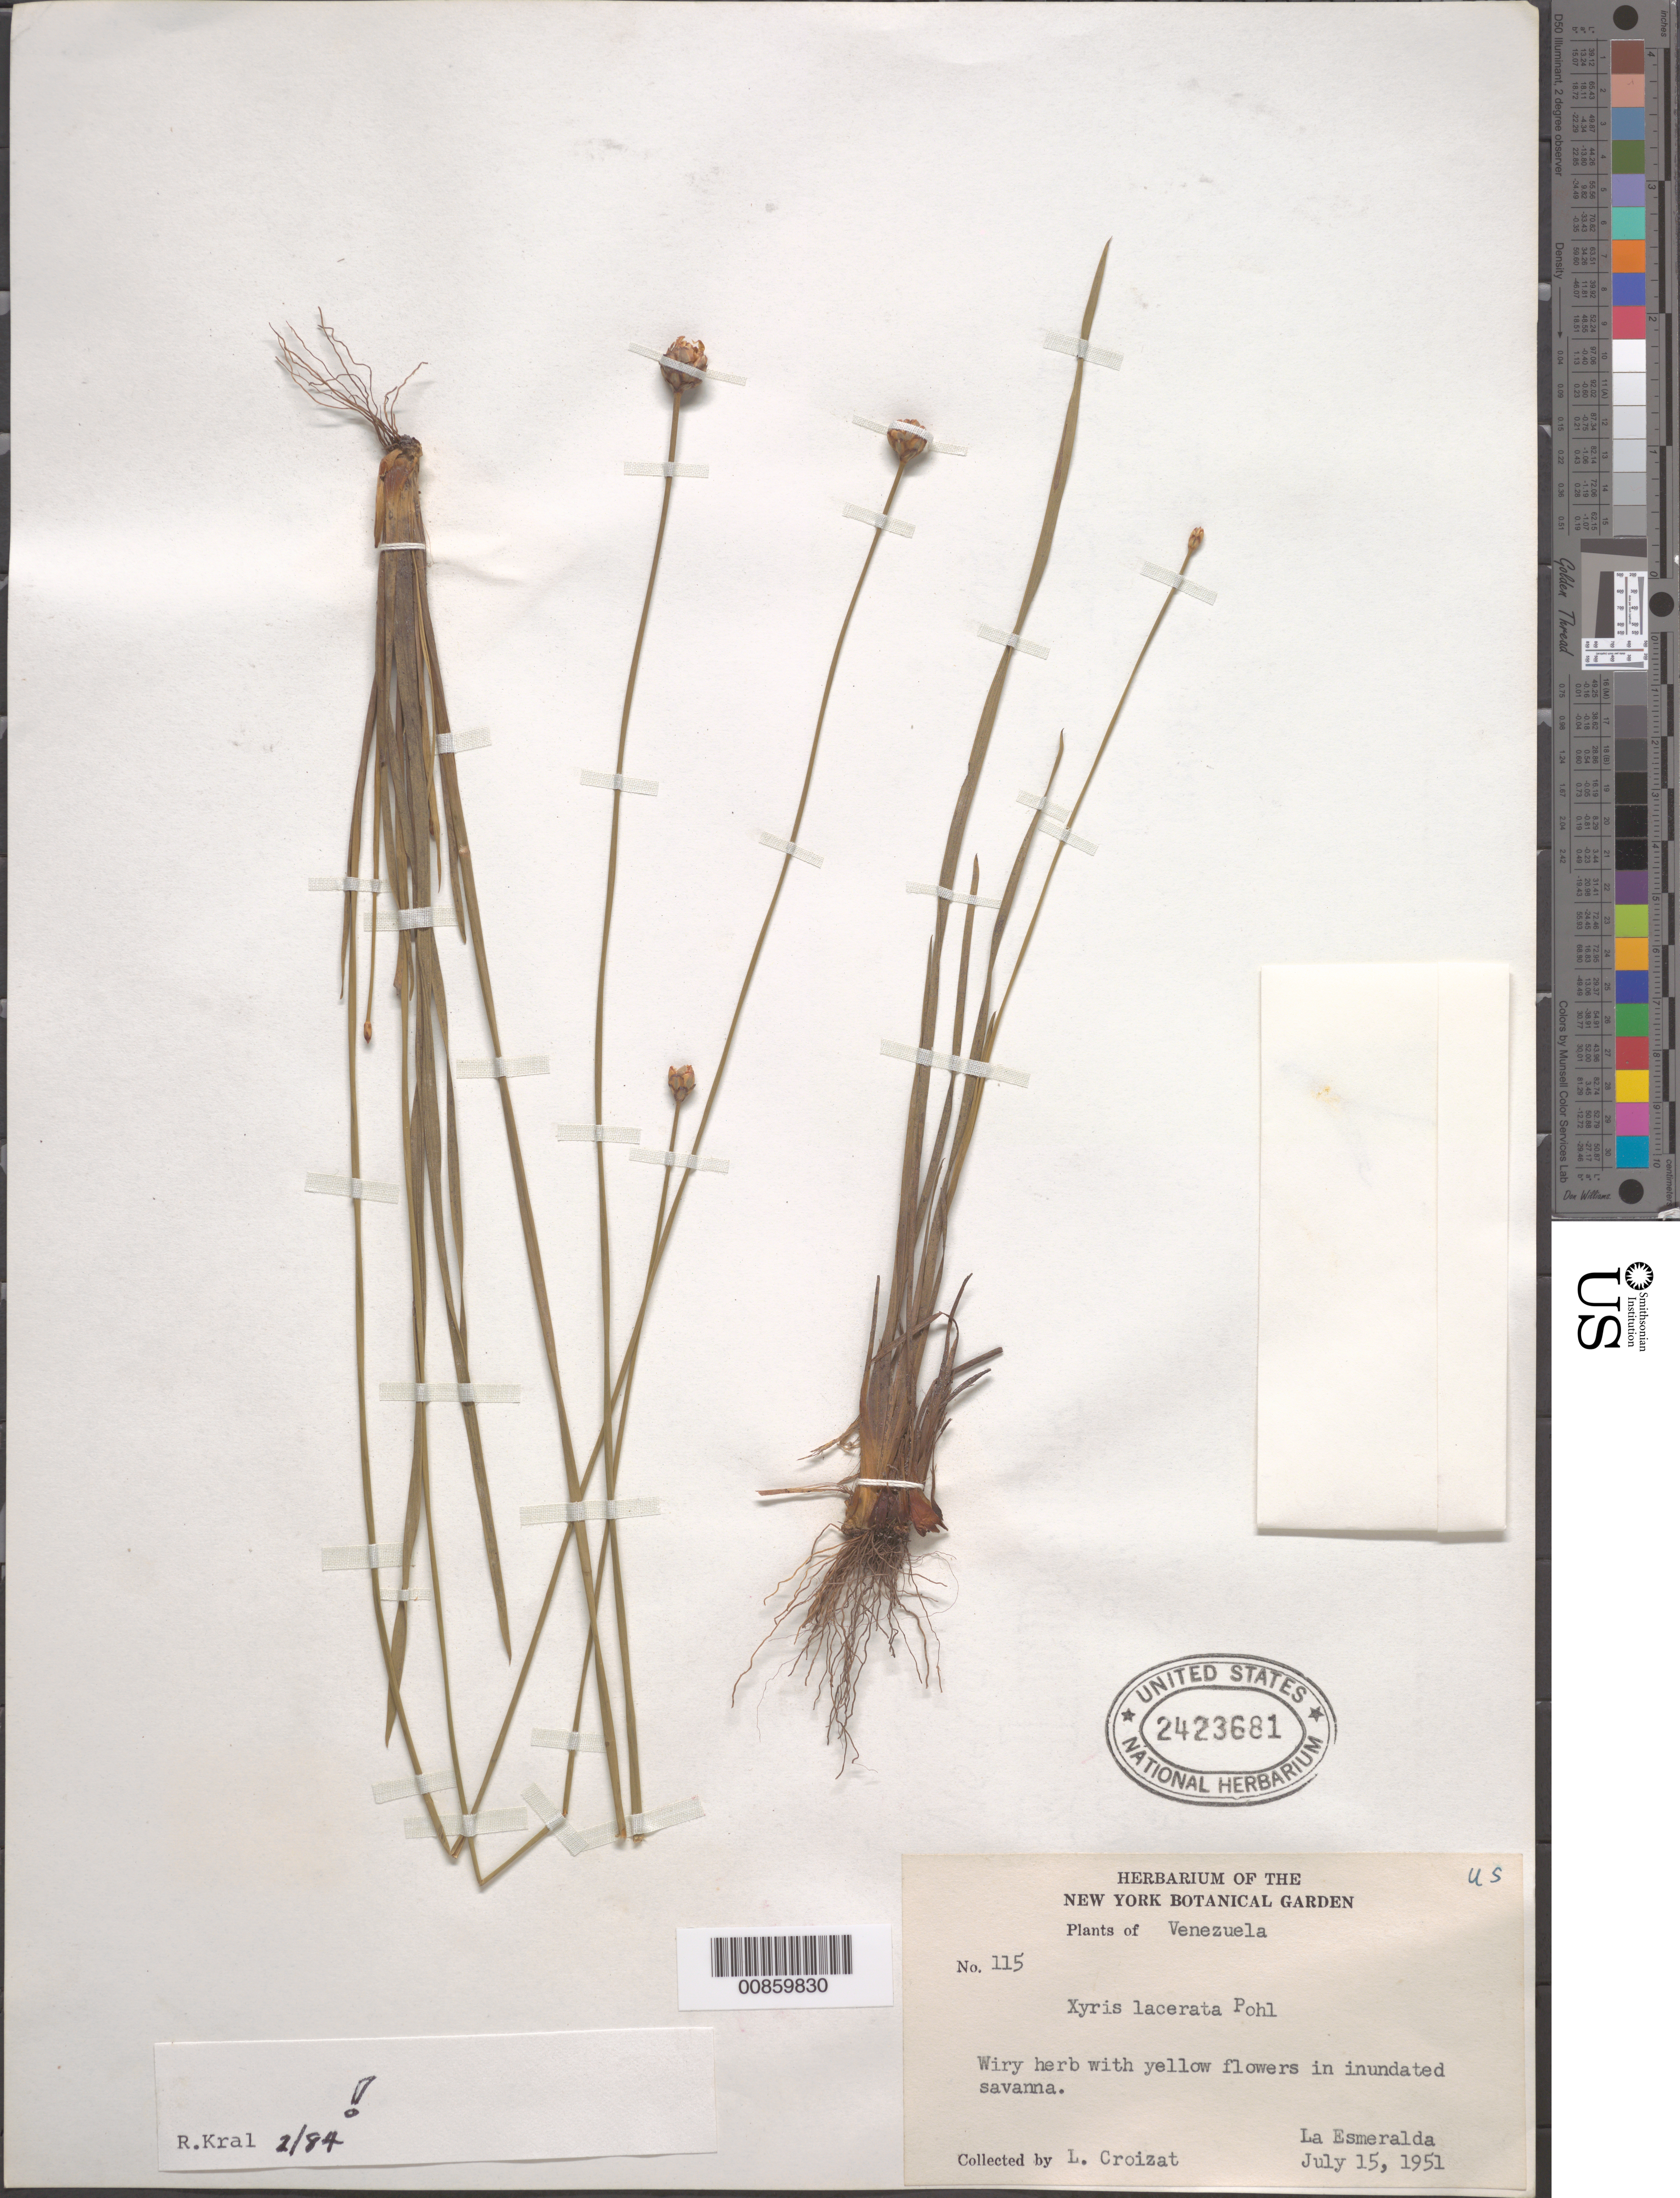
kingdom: Plantae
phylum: Tracheophyta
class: Liliopsida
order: Poales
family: Xyridaceae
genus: Xyris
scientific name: Xyris lacerata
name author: Pohl ex Seub.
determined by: Kral, Robert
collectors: L. C. M. Croizat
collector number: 115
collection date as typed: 15-Jul-51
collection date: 1951-07-15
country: Venezuela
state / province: Amazonas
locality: La Esmeralda, Río Orinoco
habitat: Inundated savanna.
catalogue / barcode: US 2423681